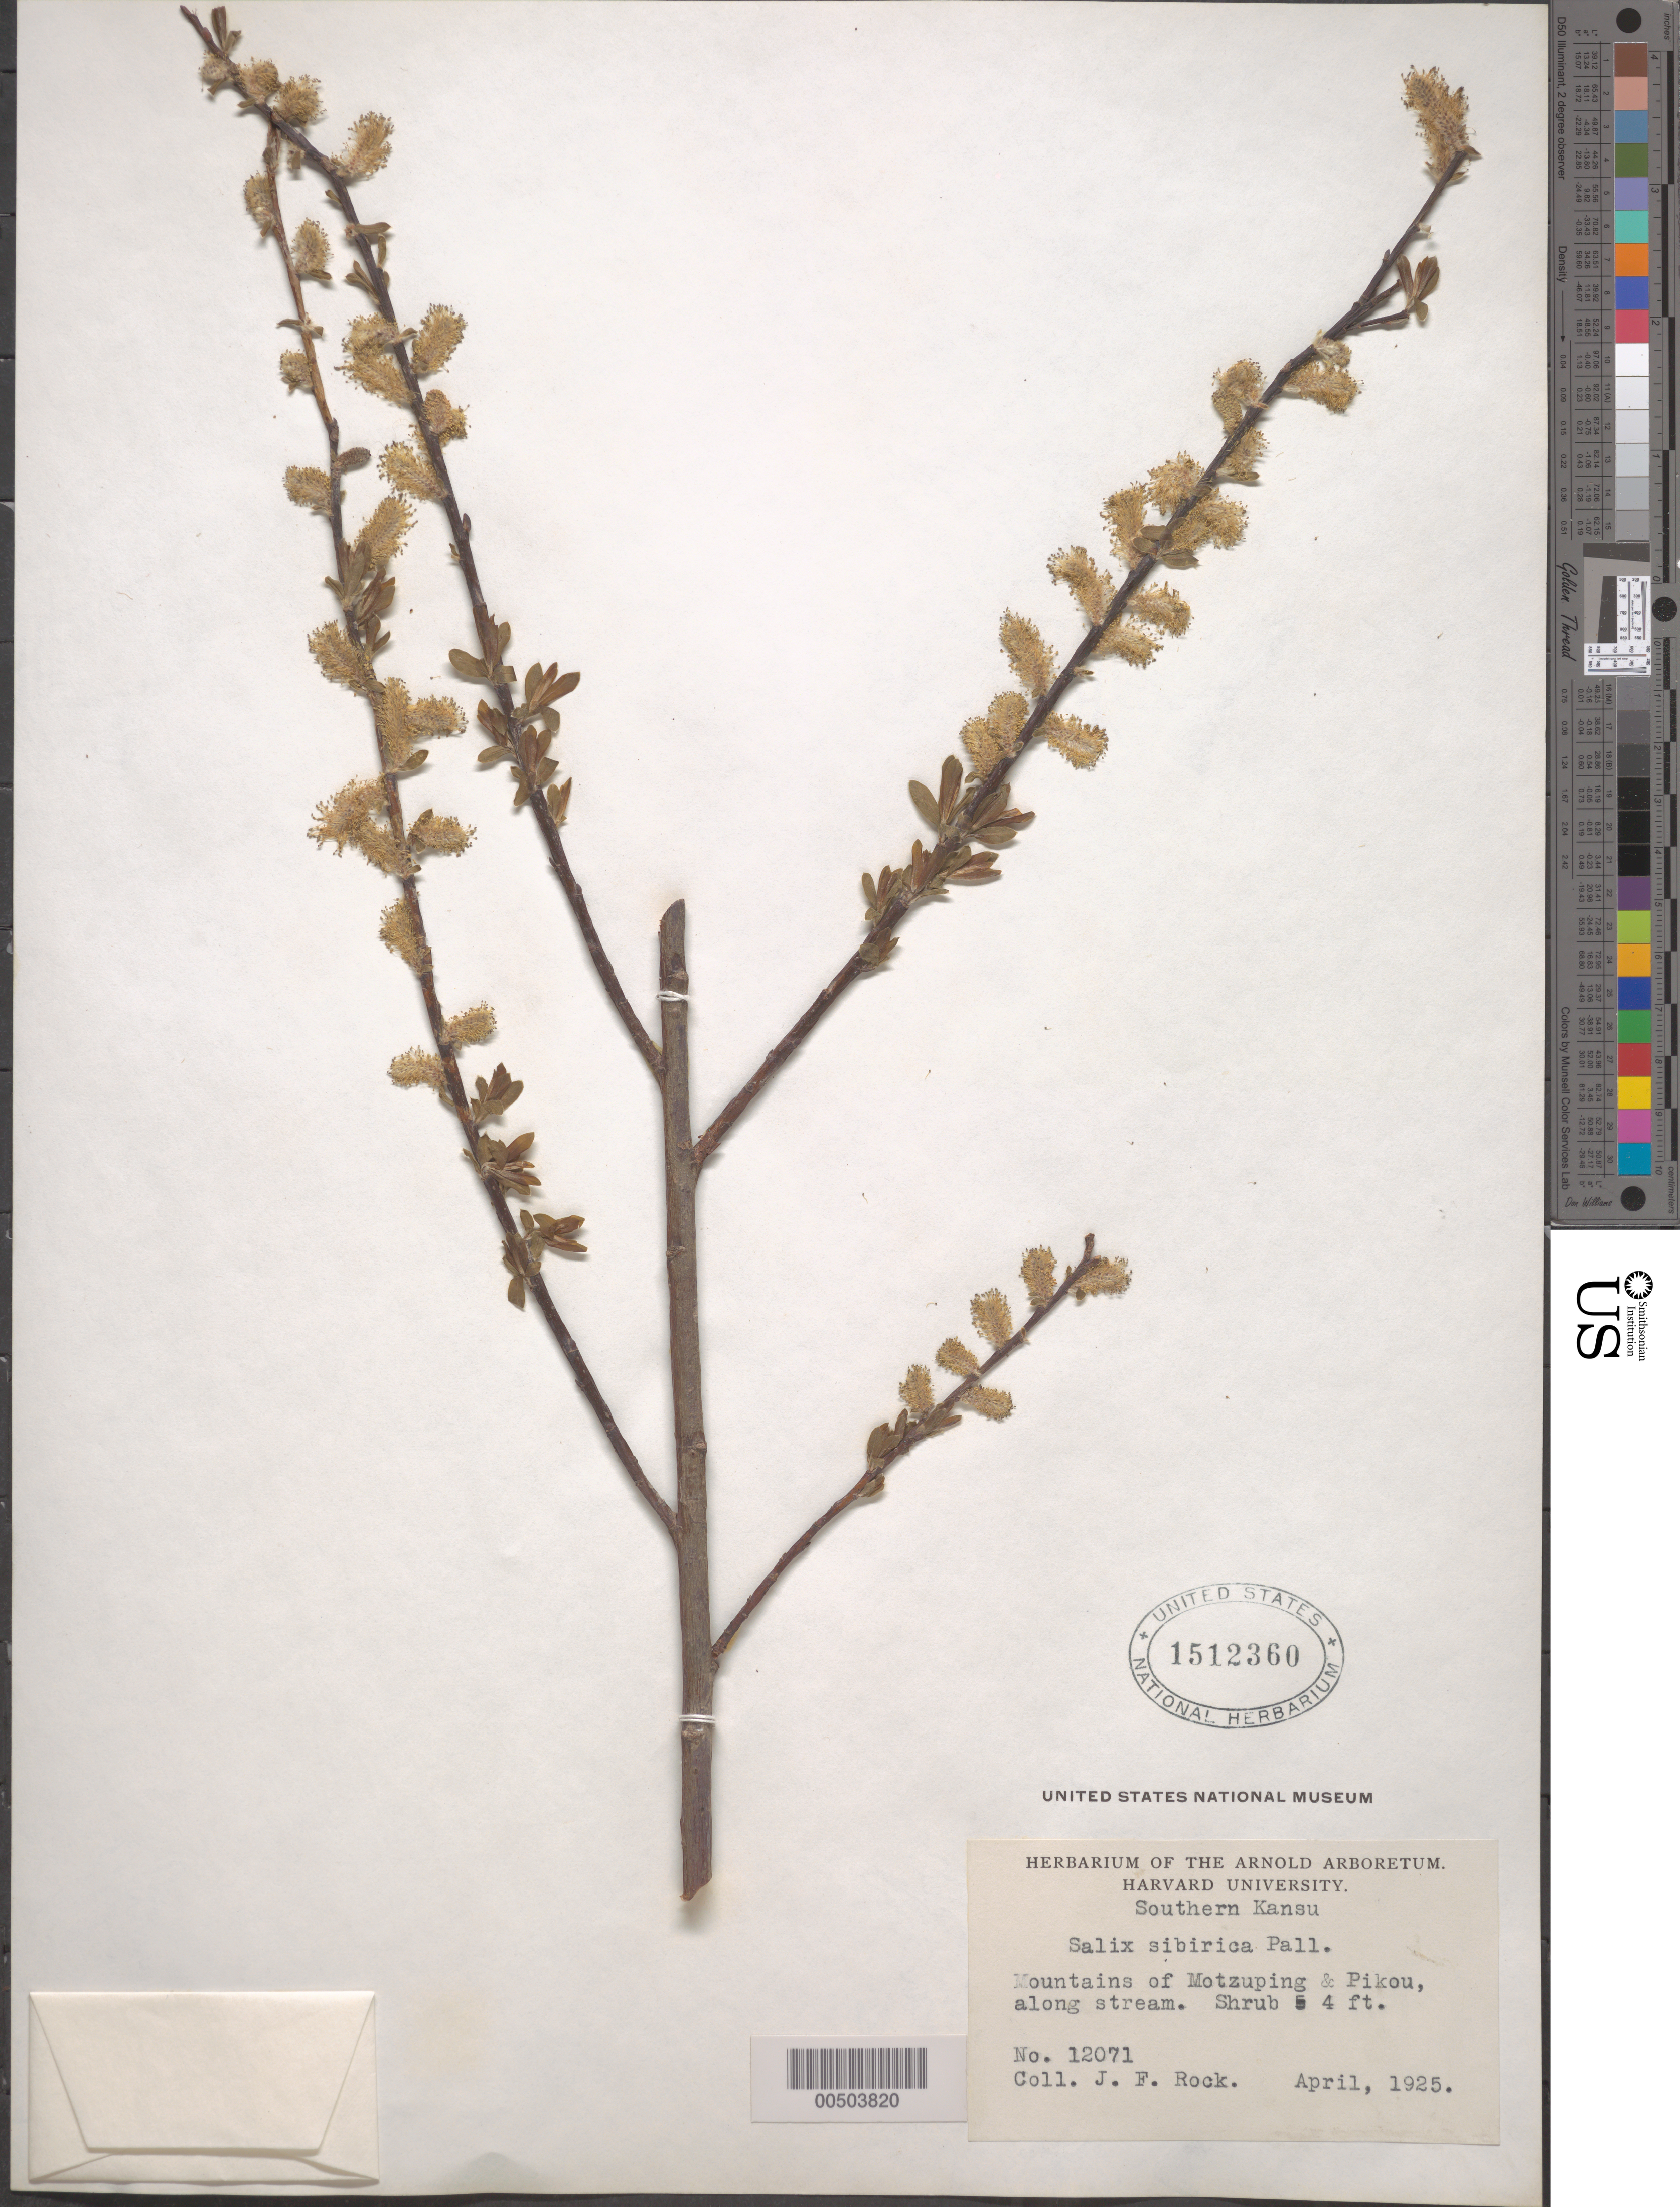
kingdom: Plantae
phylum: Tracheophyta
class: Magnoliopsida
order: Malpighiales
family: Salicaceae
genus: Salix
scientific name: Salix sibirica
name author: Pall.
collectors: J. F. Rock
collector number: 12071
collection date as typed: Apr 1925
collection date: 1925-04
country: China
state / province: Gansu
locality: Mountains of Motzuping & Pikou, along stream.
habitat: Shrub 4 ft.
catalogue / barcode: US 1512360